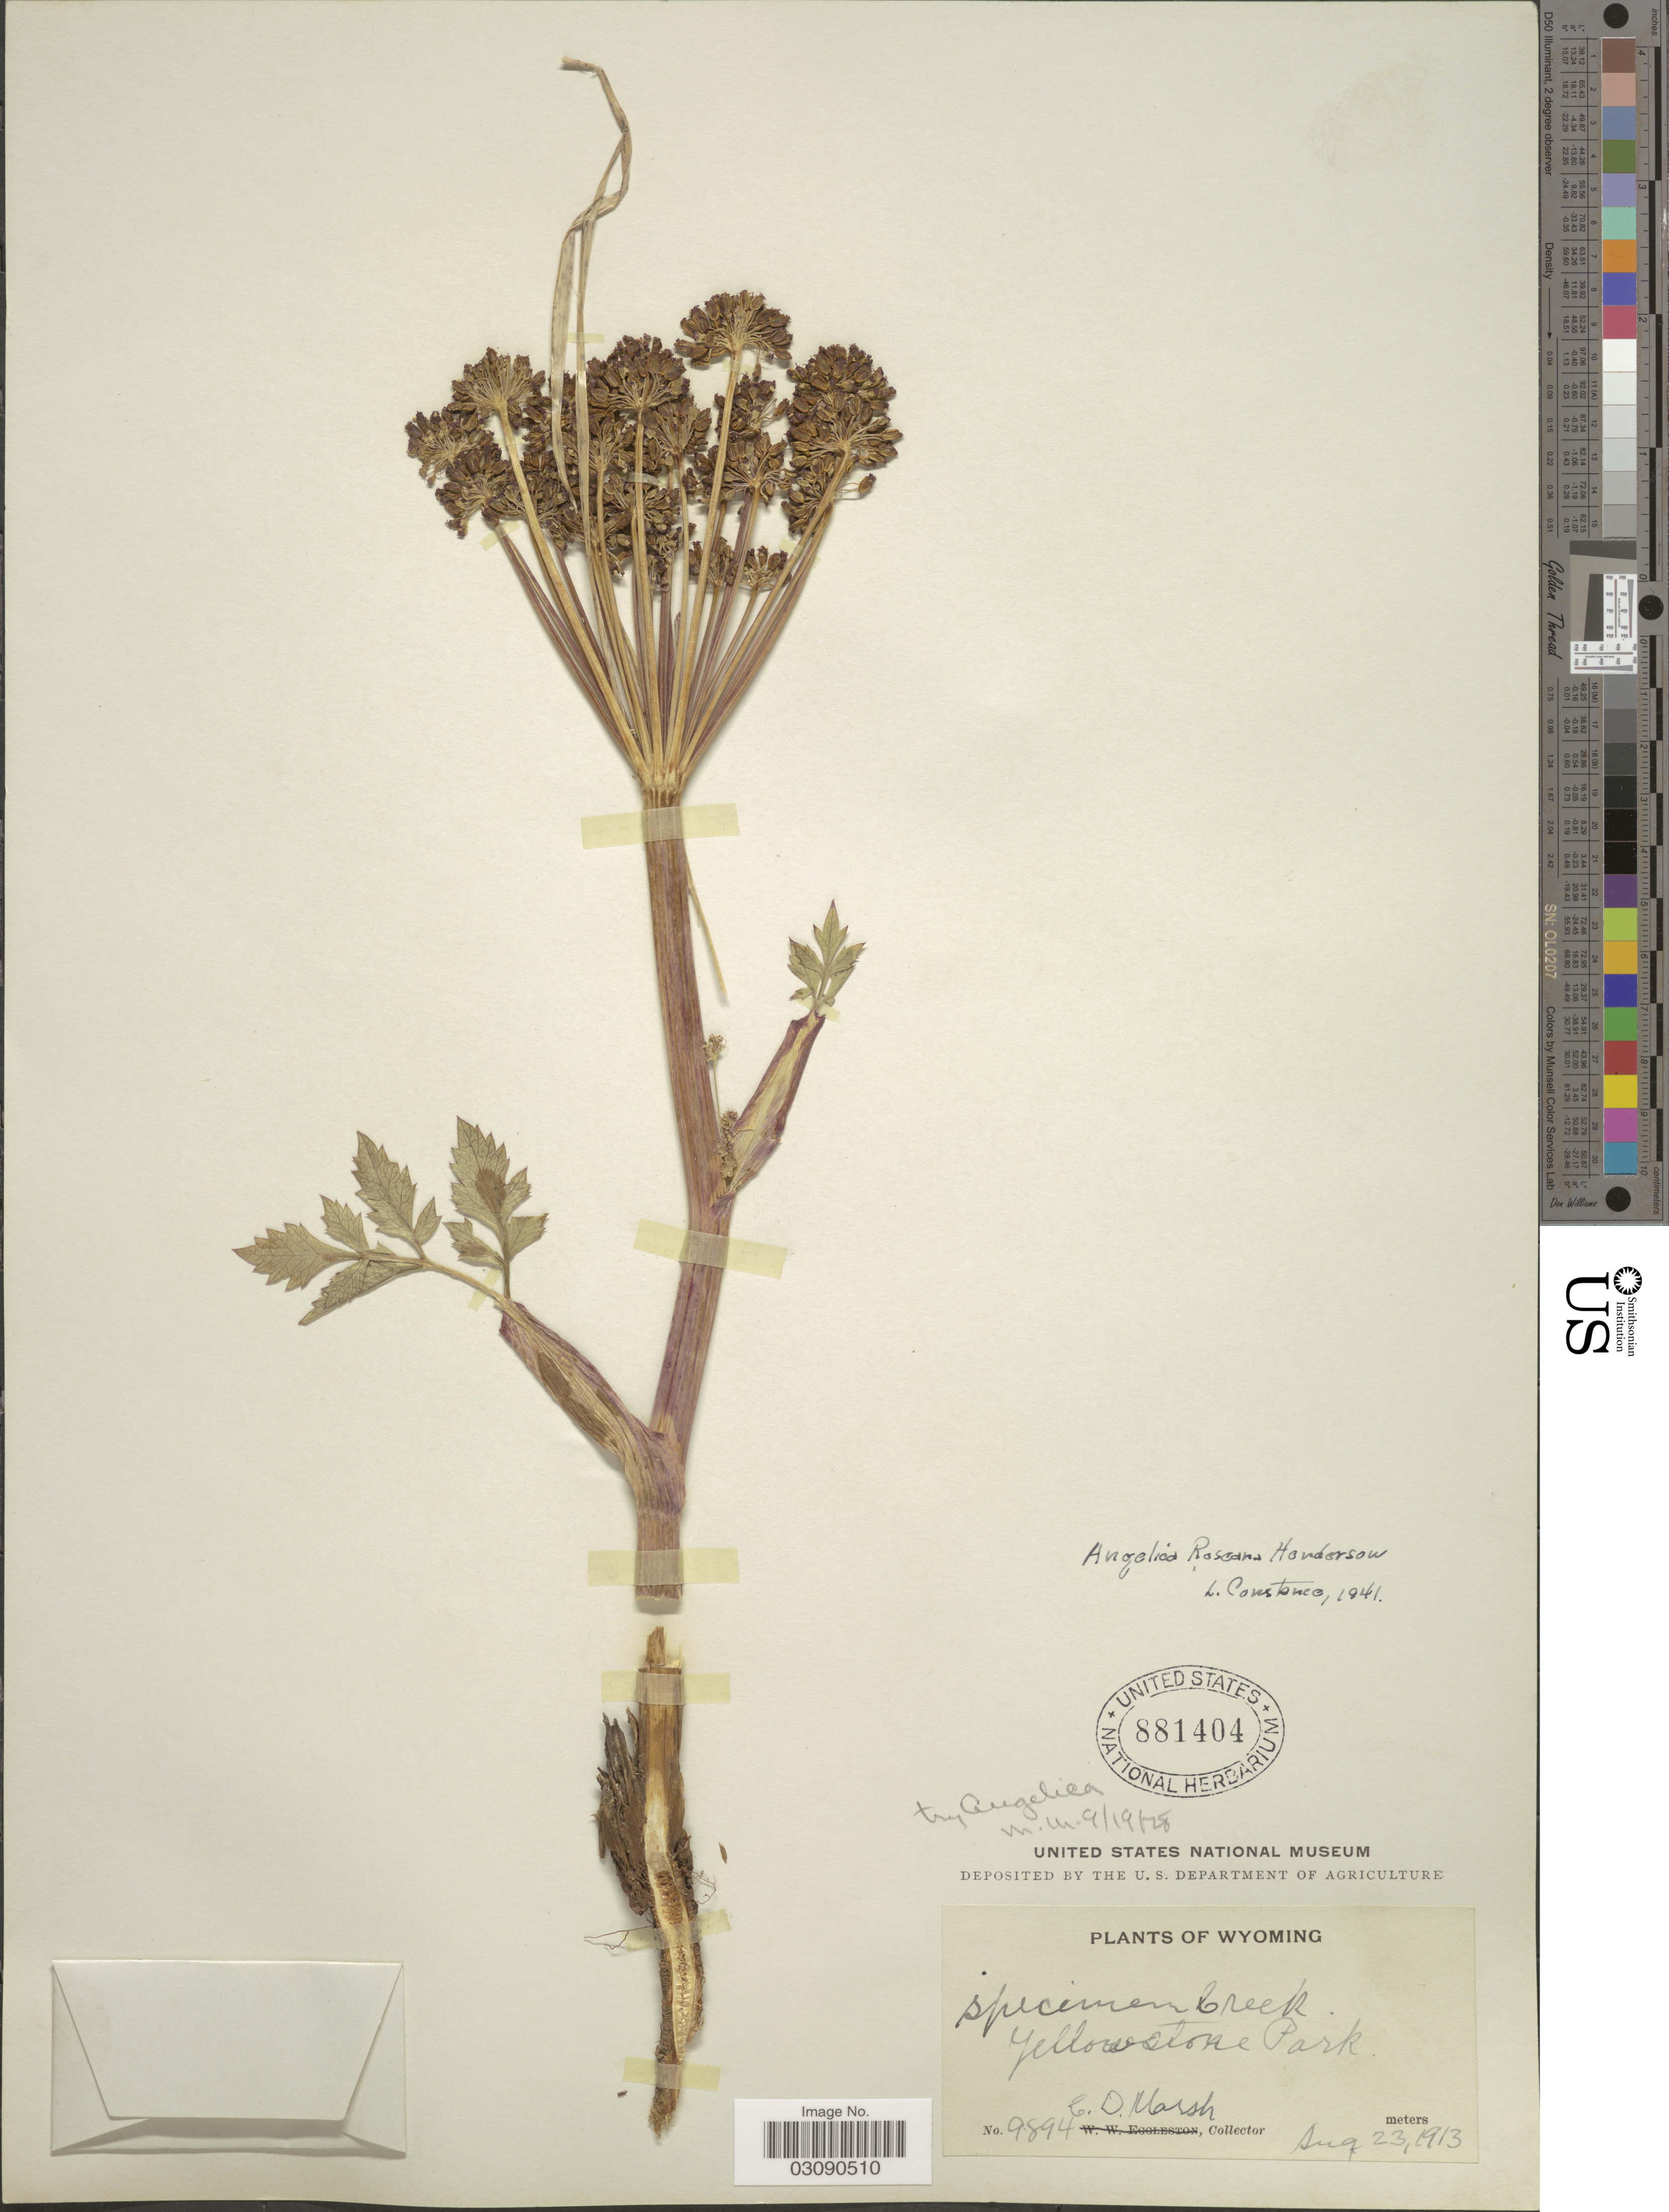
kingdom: Plantae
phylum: Tracheophyta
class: Magnoliopsida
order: Apiales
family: Apiaceae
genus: Angelica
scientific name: Angelica roseana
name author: L.F. Hend.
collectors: C. D. Marsh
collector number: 9894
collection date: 1913-08-23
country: United States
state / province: Wyoming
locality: Yellowstone Park.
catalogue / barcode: US 881404